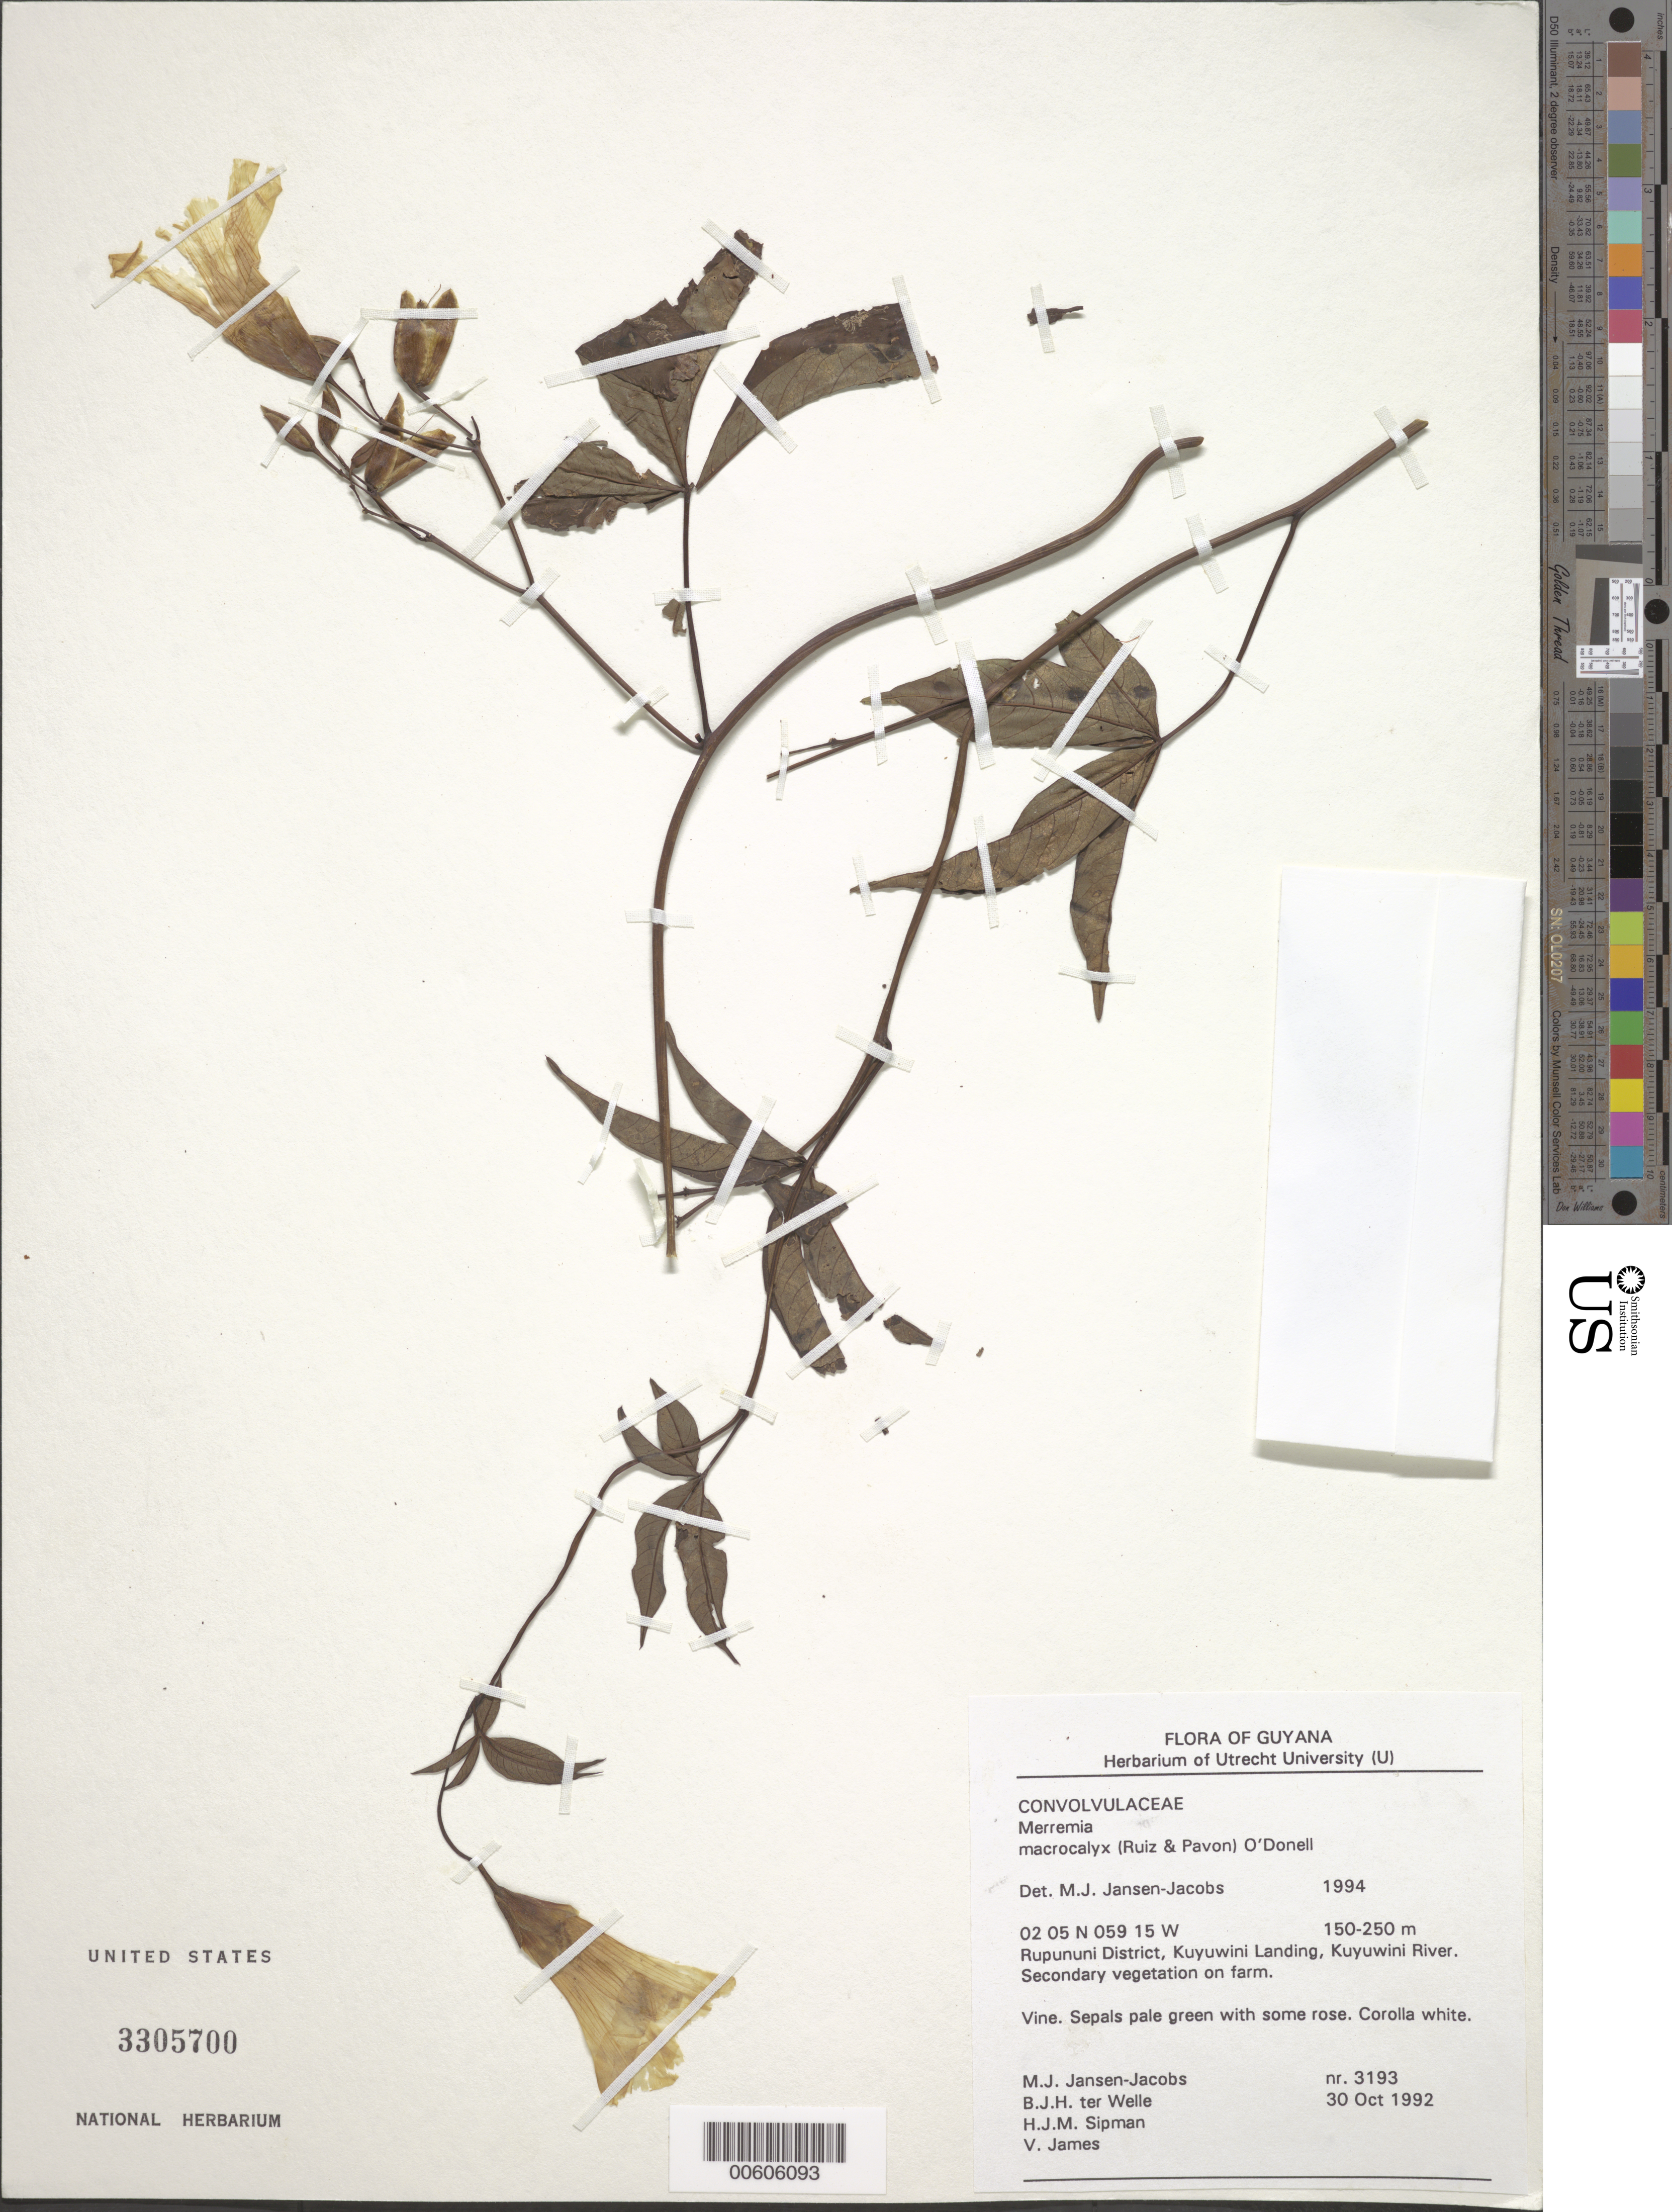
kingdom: Plantae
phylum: Tracheophyta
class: Magnoliopsida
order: Solanales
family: Convolvulaceae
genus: Distimake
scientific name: Distimake macrocalyx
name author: (Ruiz & Pav.) A. R. Simões & Staples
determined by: Strong, Mark T., (BOT), Smithsonian Institution - National Museum of Natural History (UNITED STATES)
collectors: M. J. Jansen-Jacobs, B. Welle, H. J. M. Sipman & V. James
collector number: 3193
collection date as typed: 30-Oct-92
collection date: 1992-10-30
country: Guyana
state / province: U. Takutu-U. Essequibo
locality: Kuyuwini Landing, Kuyuwini River, Rupununi District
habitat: Secondary vegetation on farm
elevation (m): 150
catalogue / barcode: US 3305700